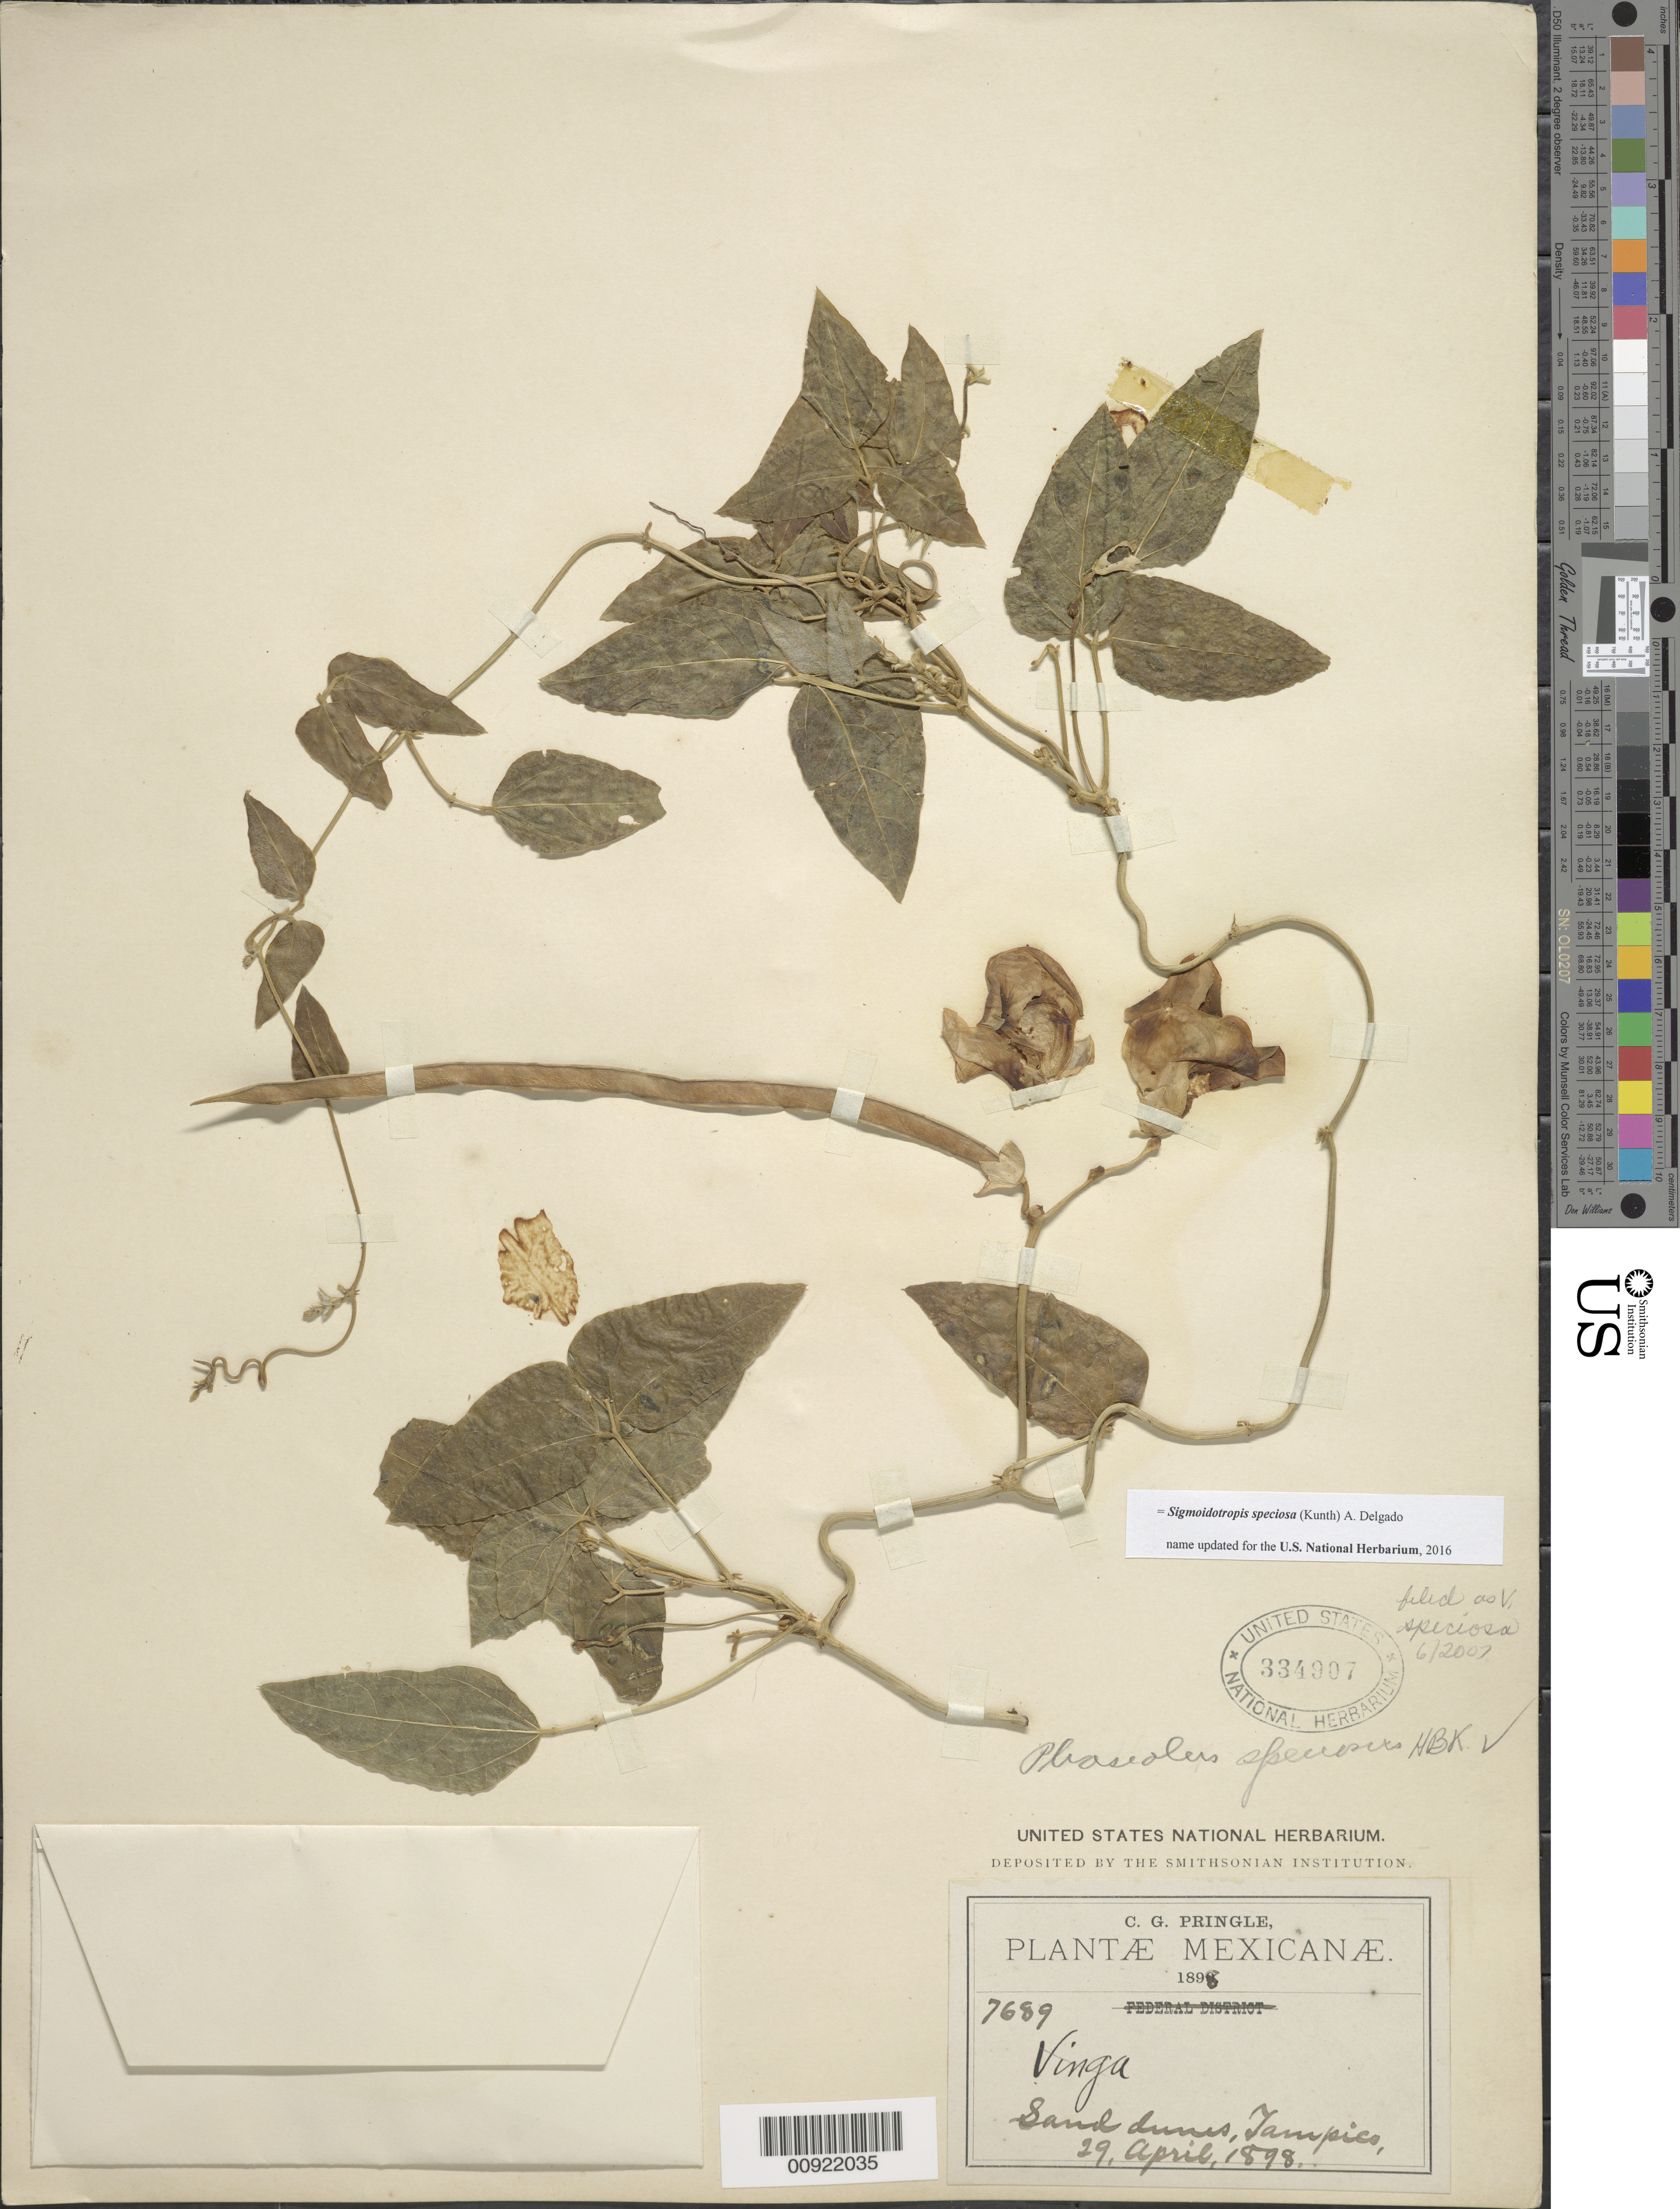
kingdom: Plantae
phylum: Tracheophyta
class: Magnoliopsida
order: Fabales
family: Fabaceae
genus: Sigmoidotropis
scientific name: Sigmoidotropis speciosa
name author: (Kunth) A. Delgado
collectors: C. G. Pringle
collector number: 7689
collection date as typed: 29 Apr 1898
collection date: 1898-04-29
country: Mexico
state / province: Tamaulipas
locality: Tampico.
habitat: Sand dunes.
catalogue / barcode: US 334907